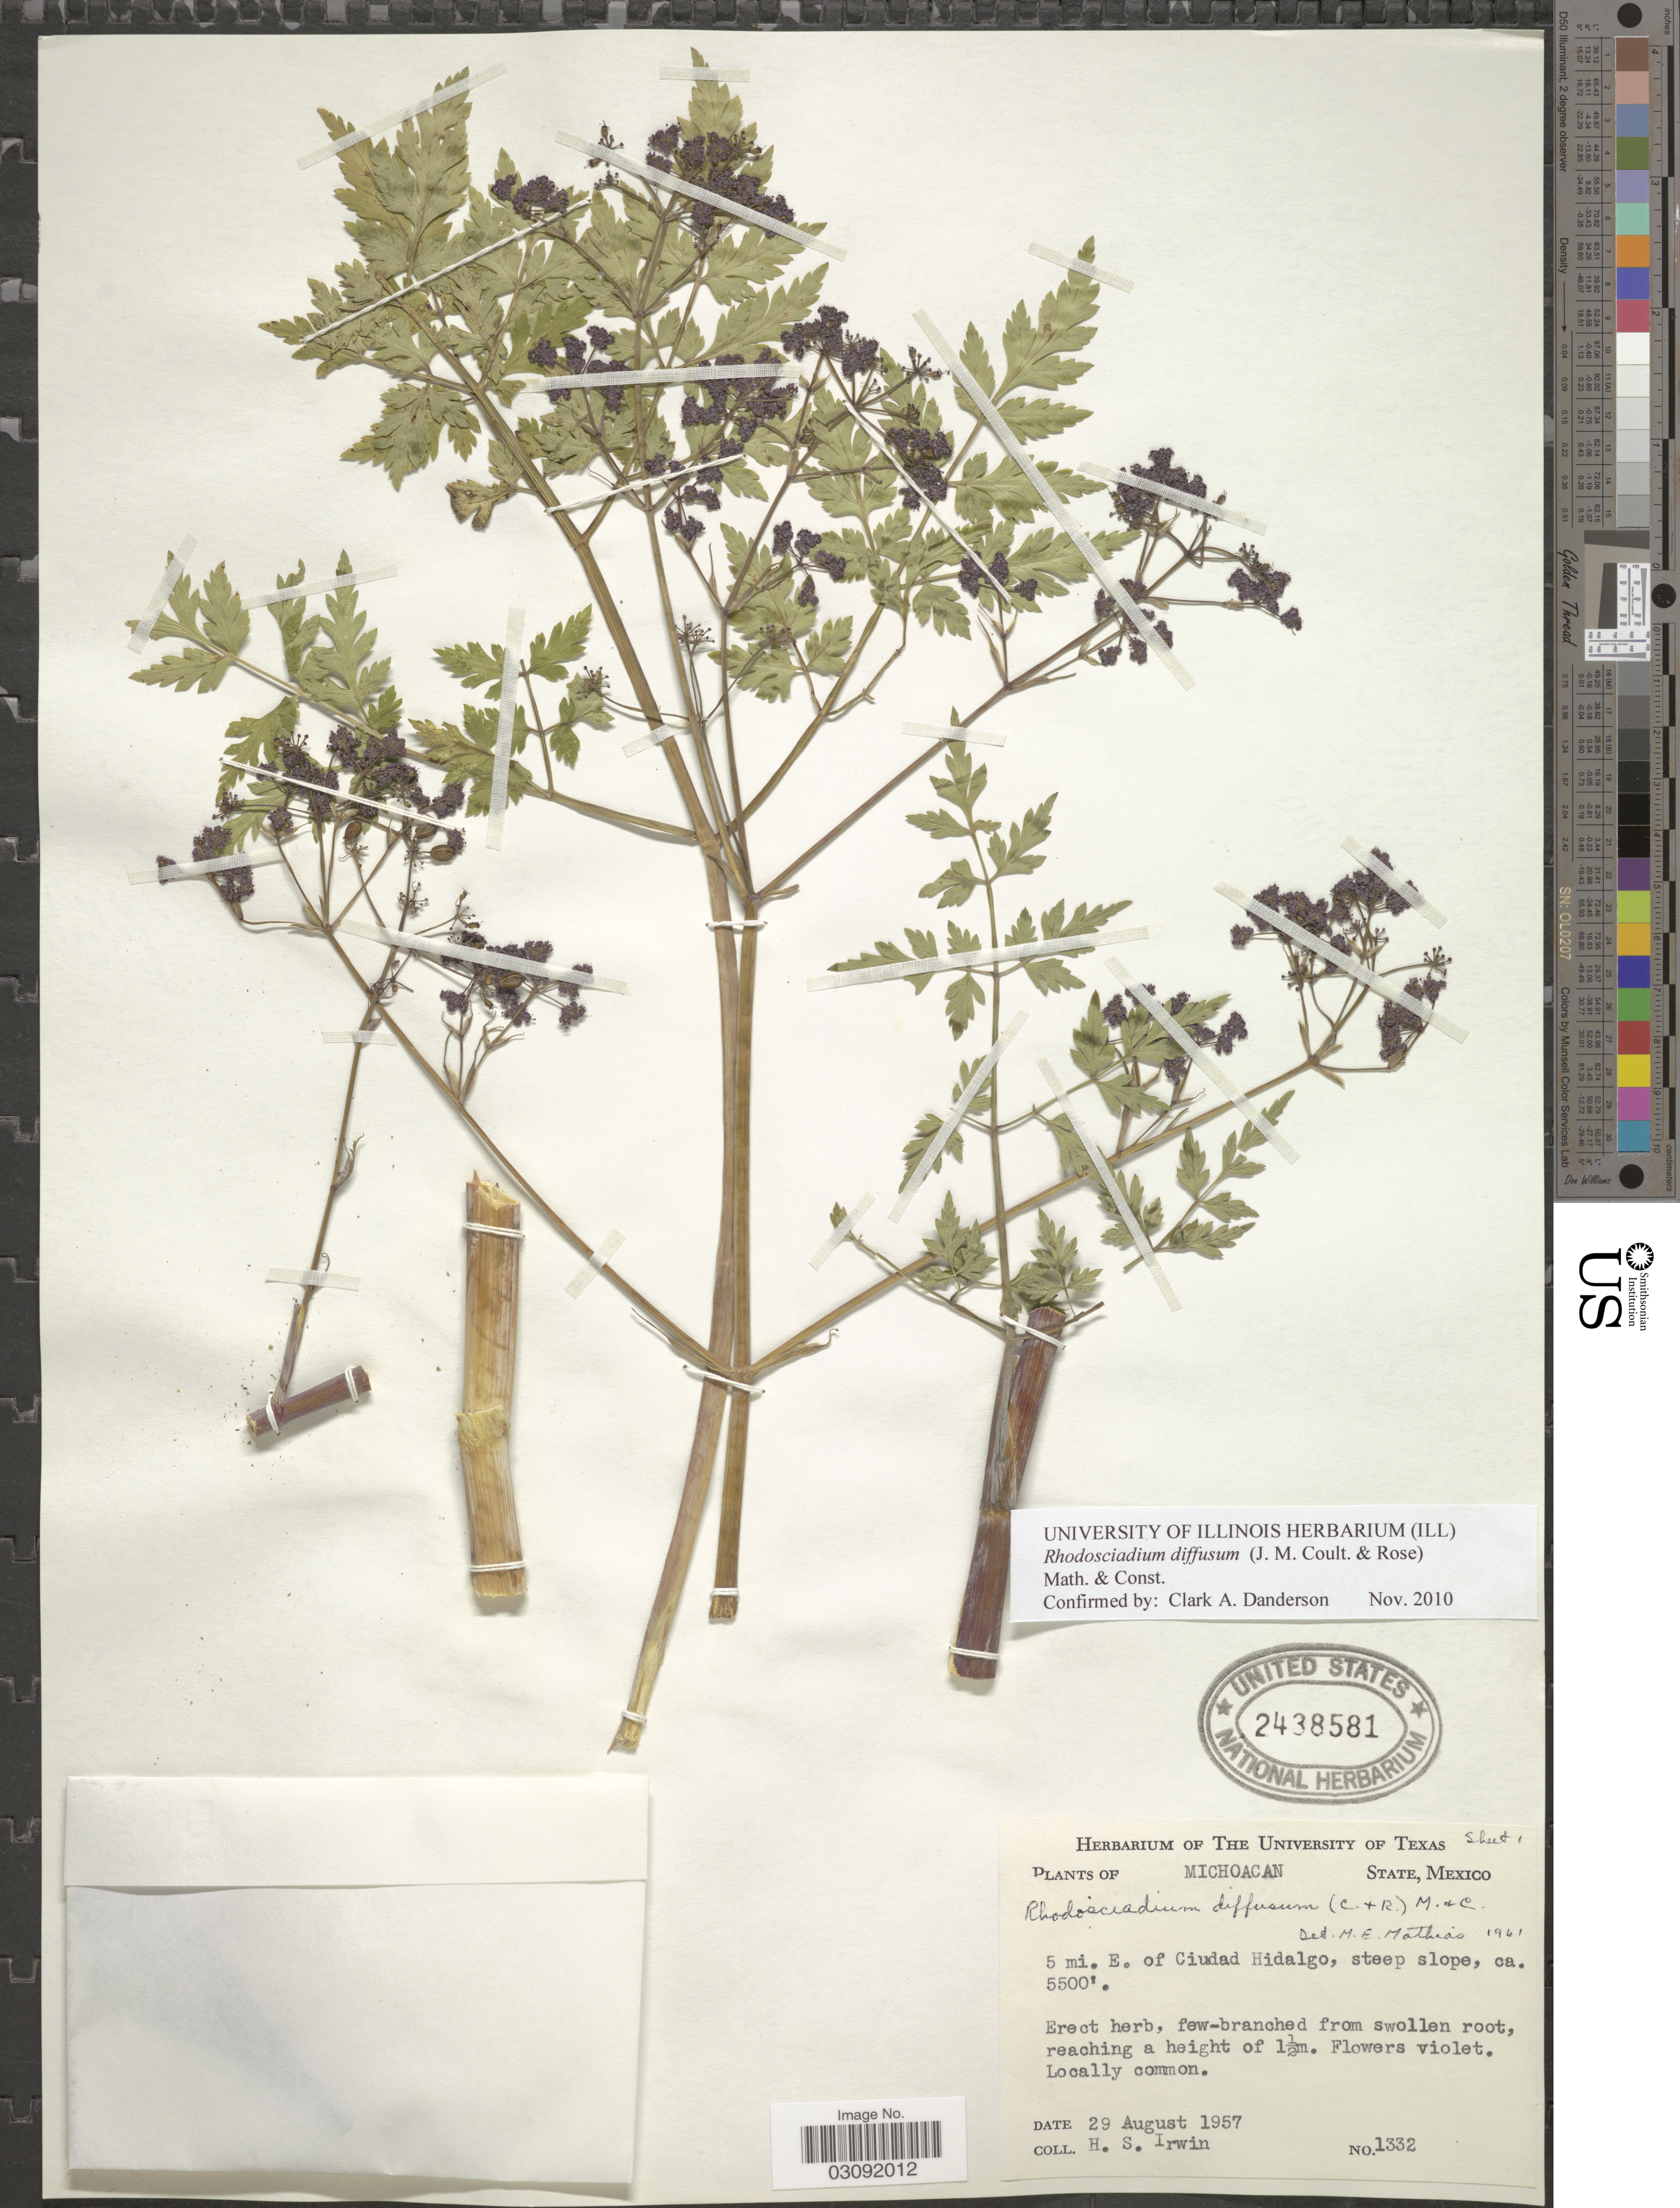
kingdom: Plantae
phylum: Tracheophyta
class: Magnoliopsida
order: Apiales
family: Apiaceae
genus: Rhodosciadium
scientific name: Rhodosciadium diffusum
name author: (J.M. Coult. & Rose) Mathias & Constance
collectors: H. Irwin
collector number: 1332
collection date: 1957-08-29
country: Mexico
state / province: Michoacán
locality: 5 mi. E. of Ciudad Hidalgo.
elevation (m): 1676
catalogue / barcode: US 2438581